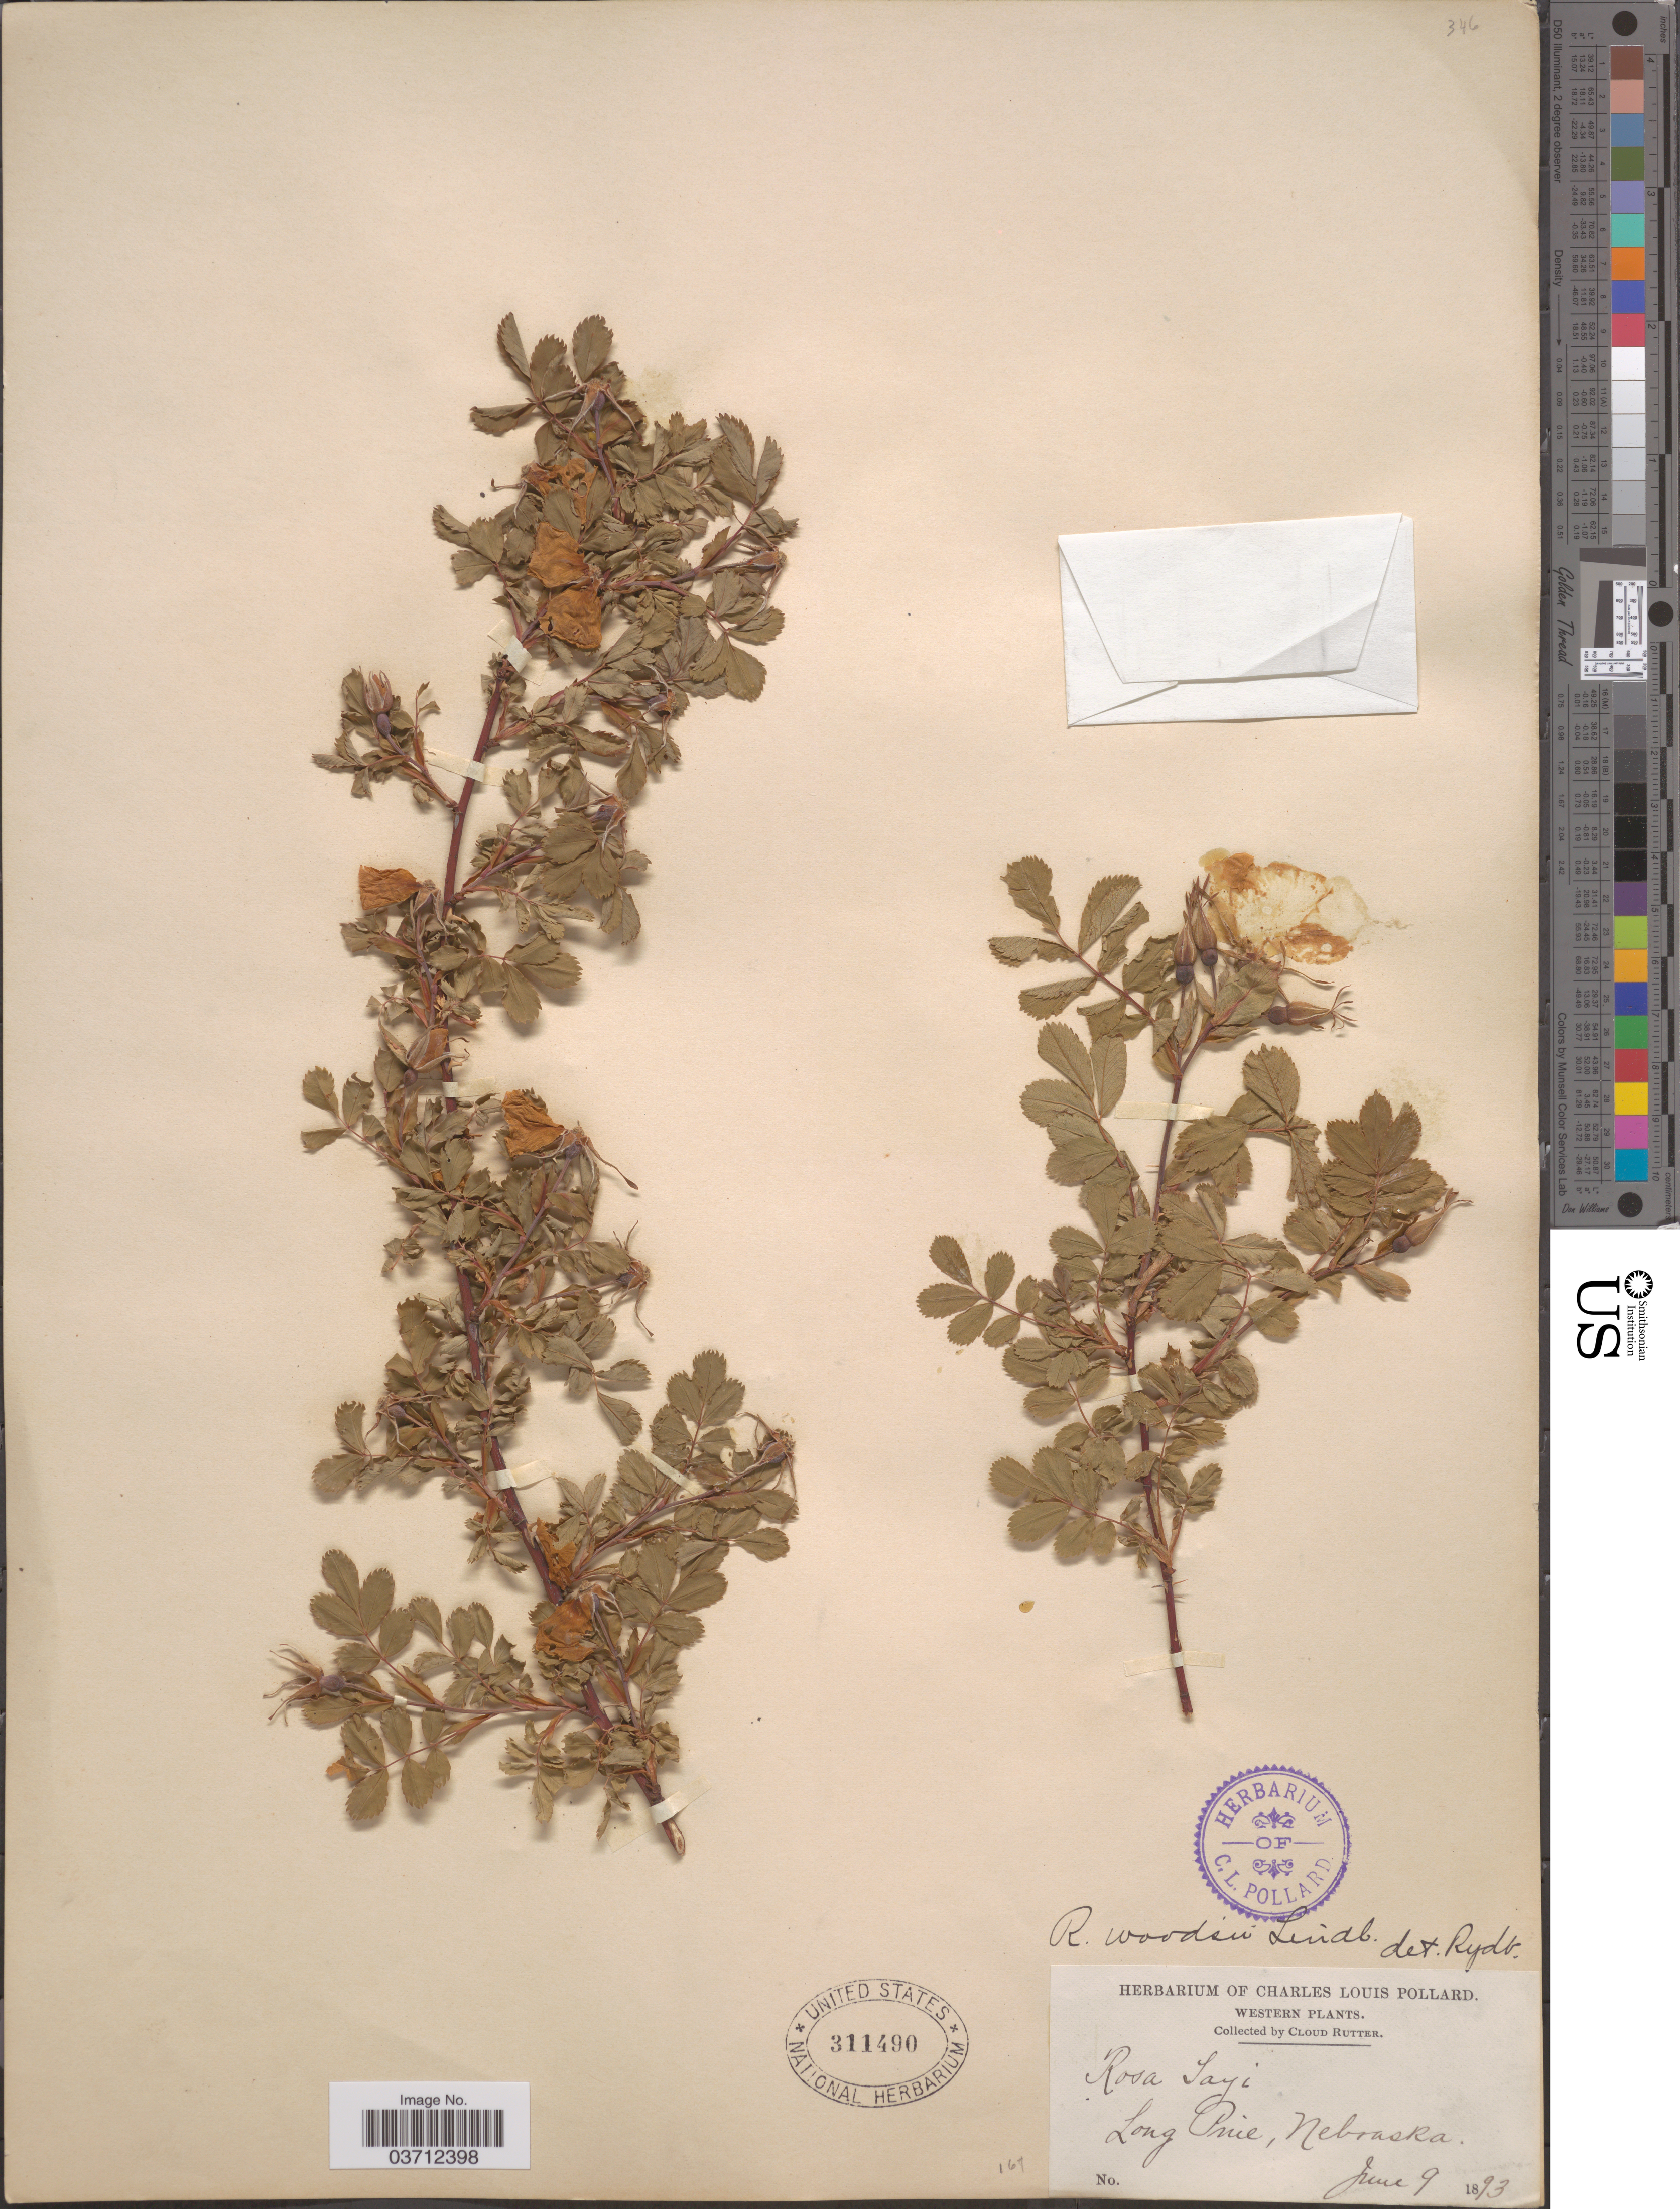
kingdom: Plantae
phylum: Tracheophyta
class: Magnoliopsida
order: Rosales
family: Rosaceae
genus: Rosa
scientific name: Rosa woodsii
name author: Lindl.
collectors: C. Rutter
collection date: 1893-06-09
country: United States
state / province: Nebraska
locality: Western. Long Pine.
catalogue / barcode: US 311490